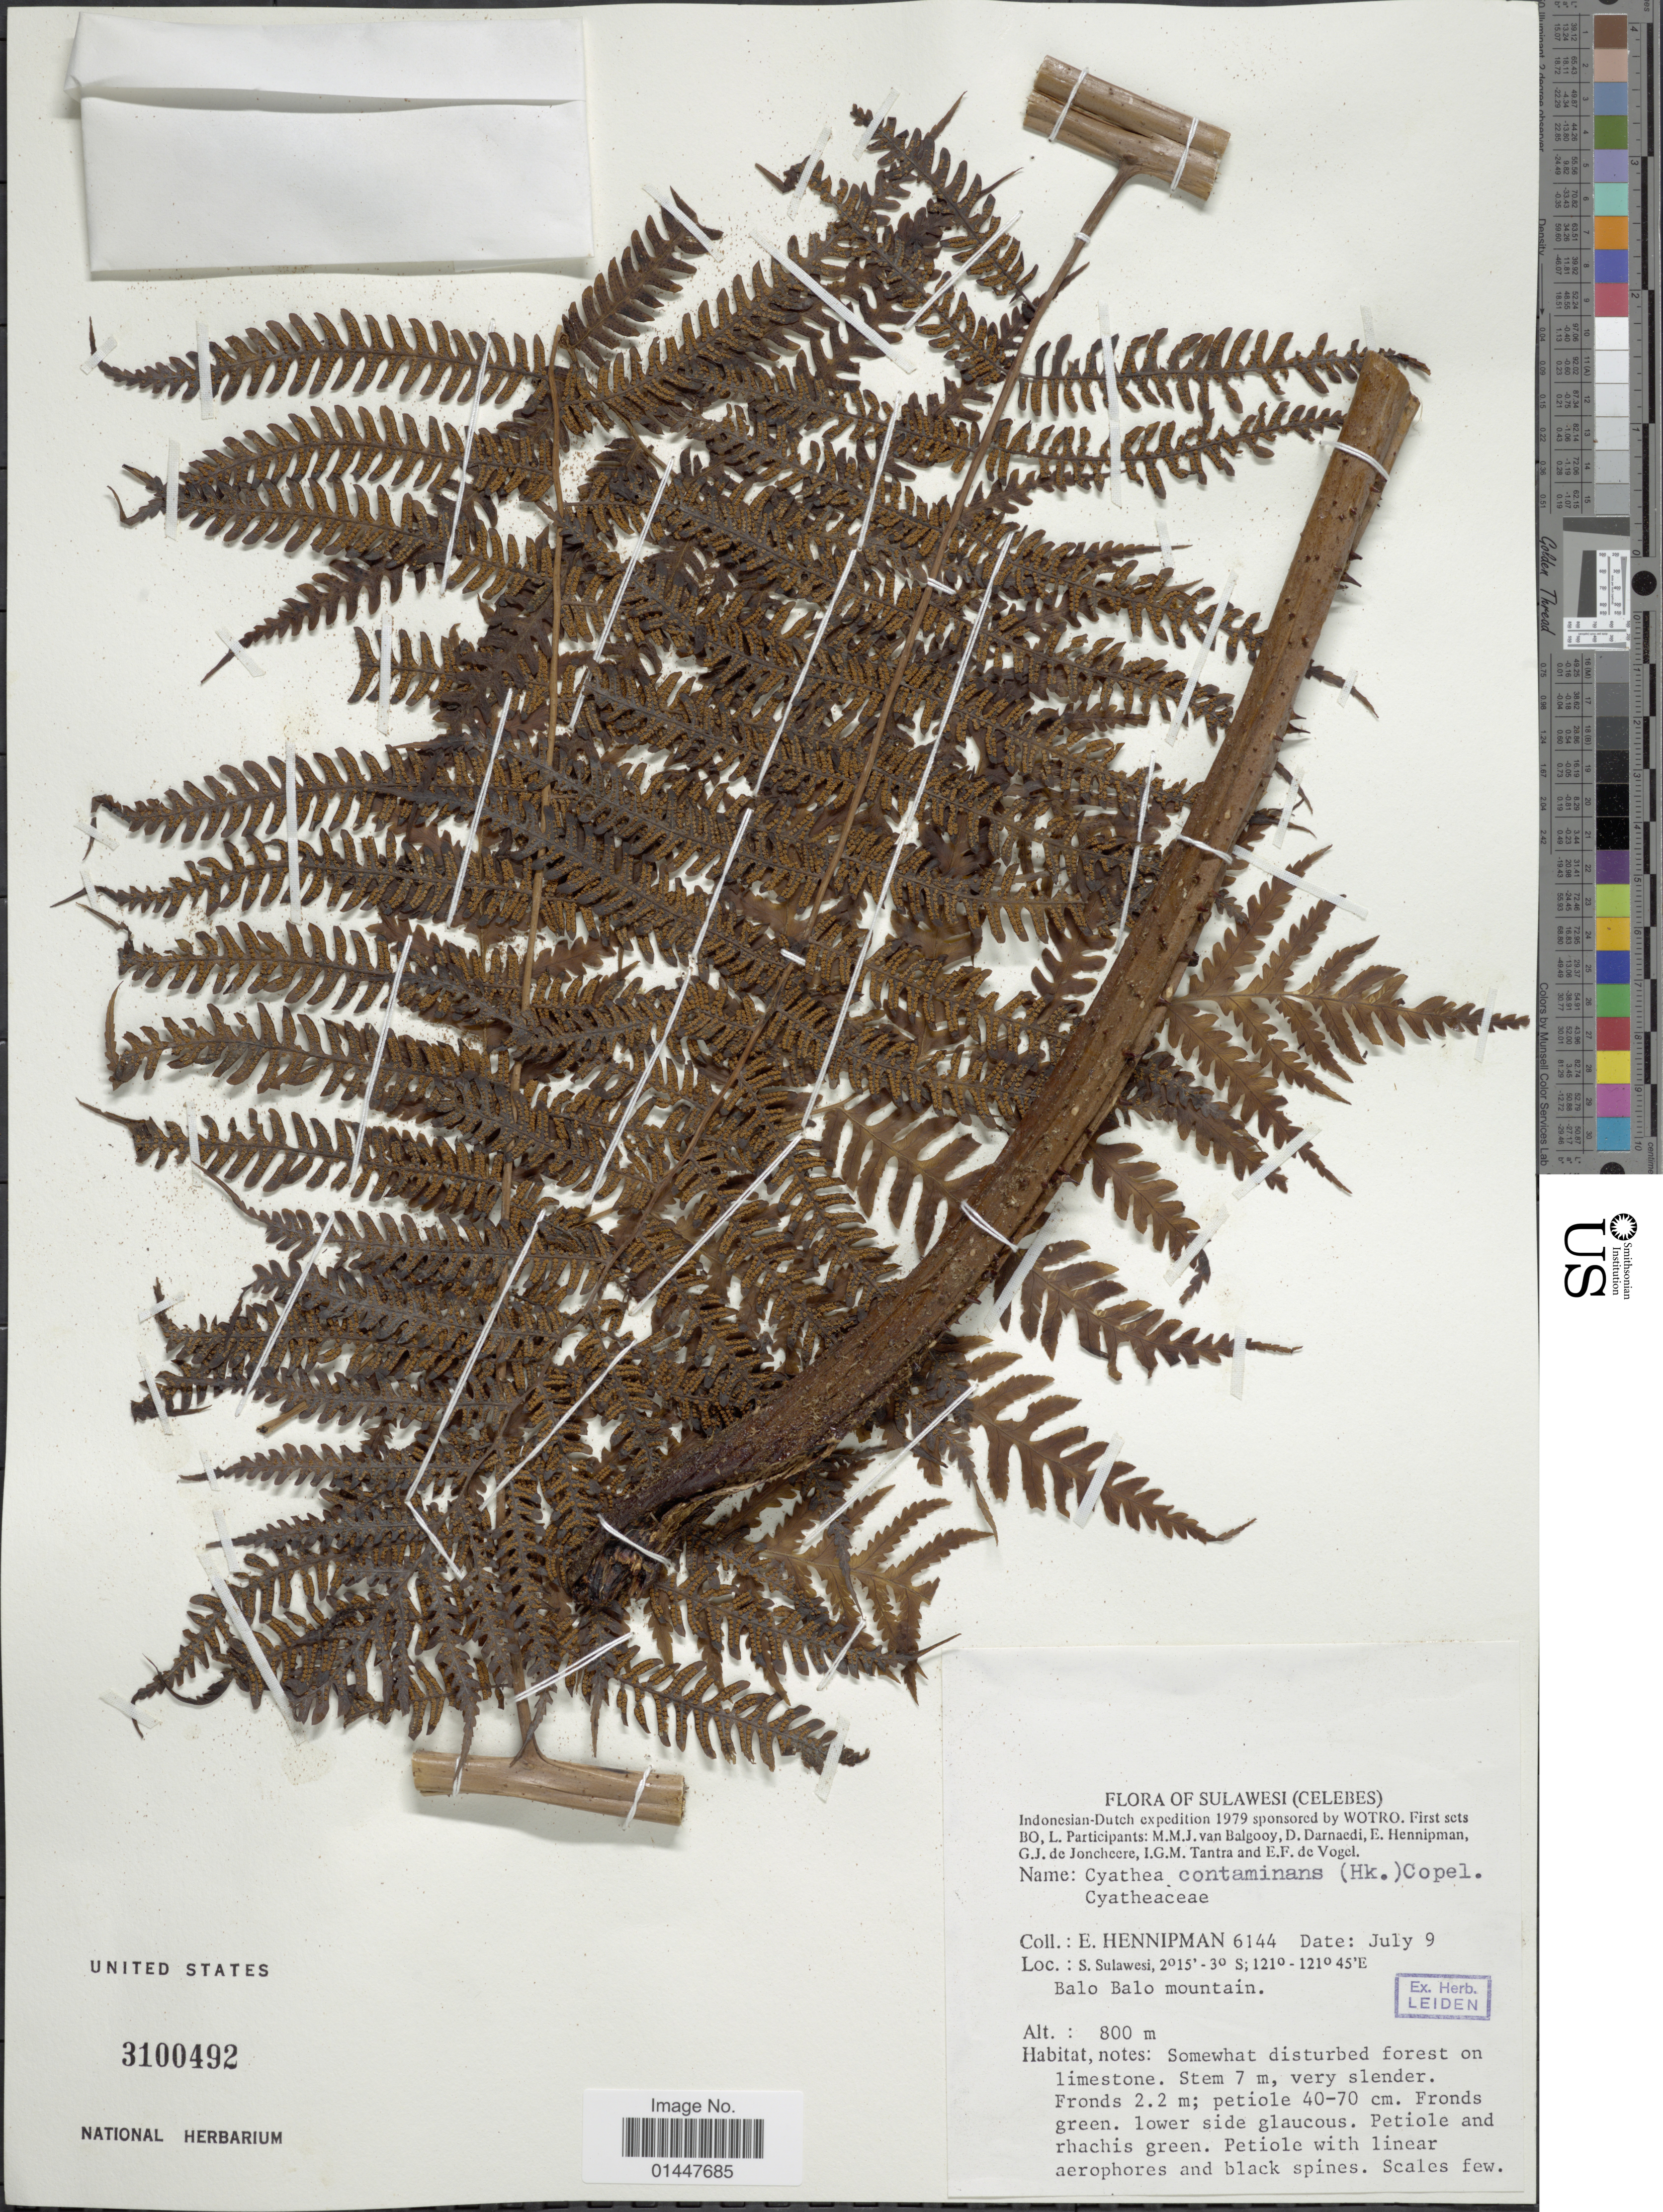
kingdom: Plantae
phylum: Tracheophyta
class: Polypodiopsida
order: Cyatheales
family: Cyatheaceae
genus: Sphaeropteris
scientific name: Sphaeropteris glauca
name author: (Blume) R.M. Tryon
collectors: E. Hennipman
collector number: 6144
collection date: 1979-07-09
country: Indonesia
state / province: Sulawesi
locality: Celebes. S. Sulawesi, Balo Balo mountain.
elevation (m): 800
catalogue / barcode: US 3100492